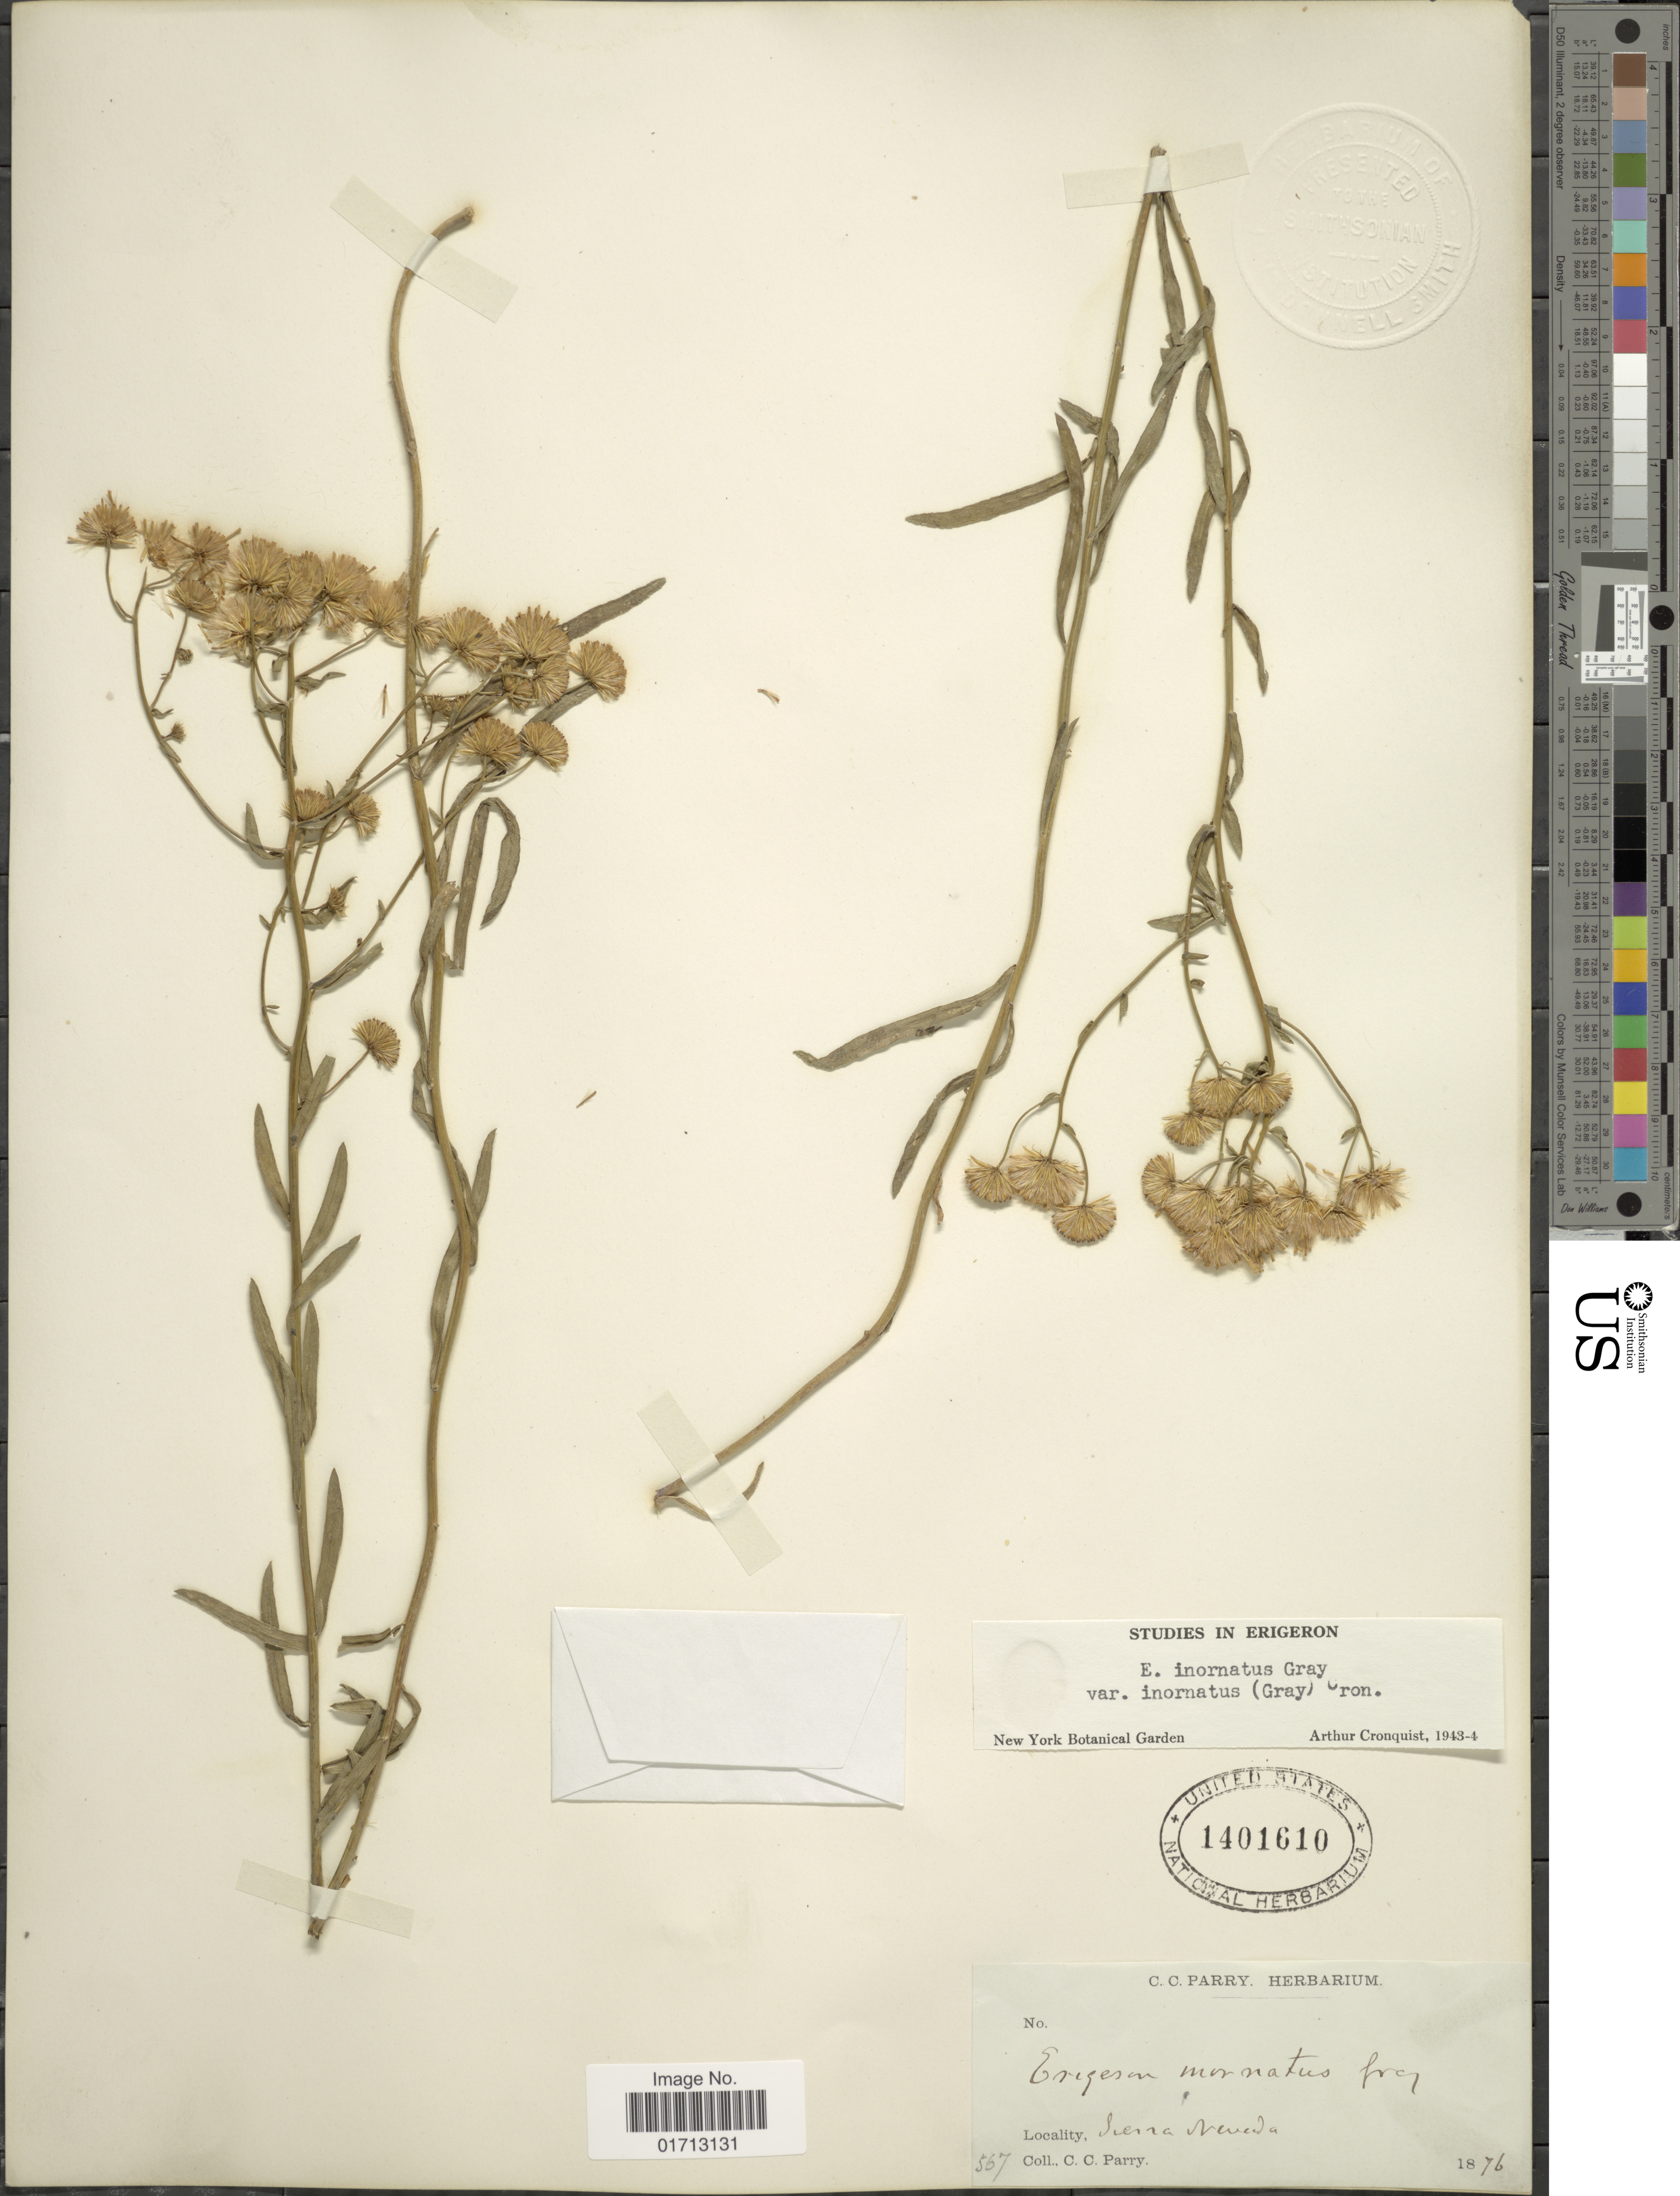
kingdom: Plantae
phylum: Tracheophyta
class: Magnoliopsida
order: Asterales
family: Asteraceae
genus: Erigeron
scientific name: Erigeron inornatus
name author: (A. Gray) A. Gray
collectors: C. C. Parry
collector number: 567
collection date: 1876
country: United States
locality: Sierra Nevada.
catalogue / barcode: US 1401610